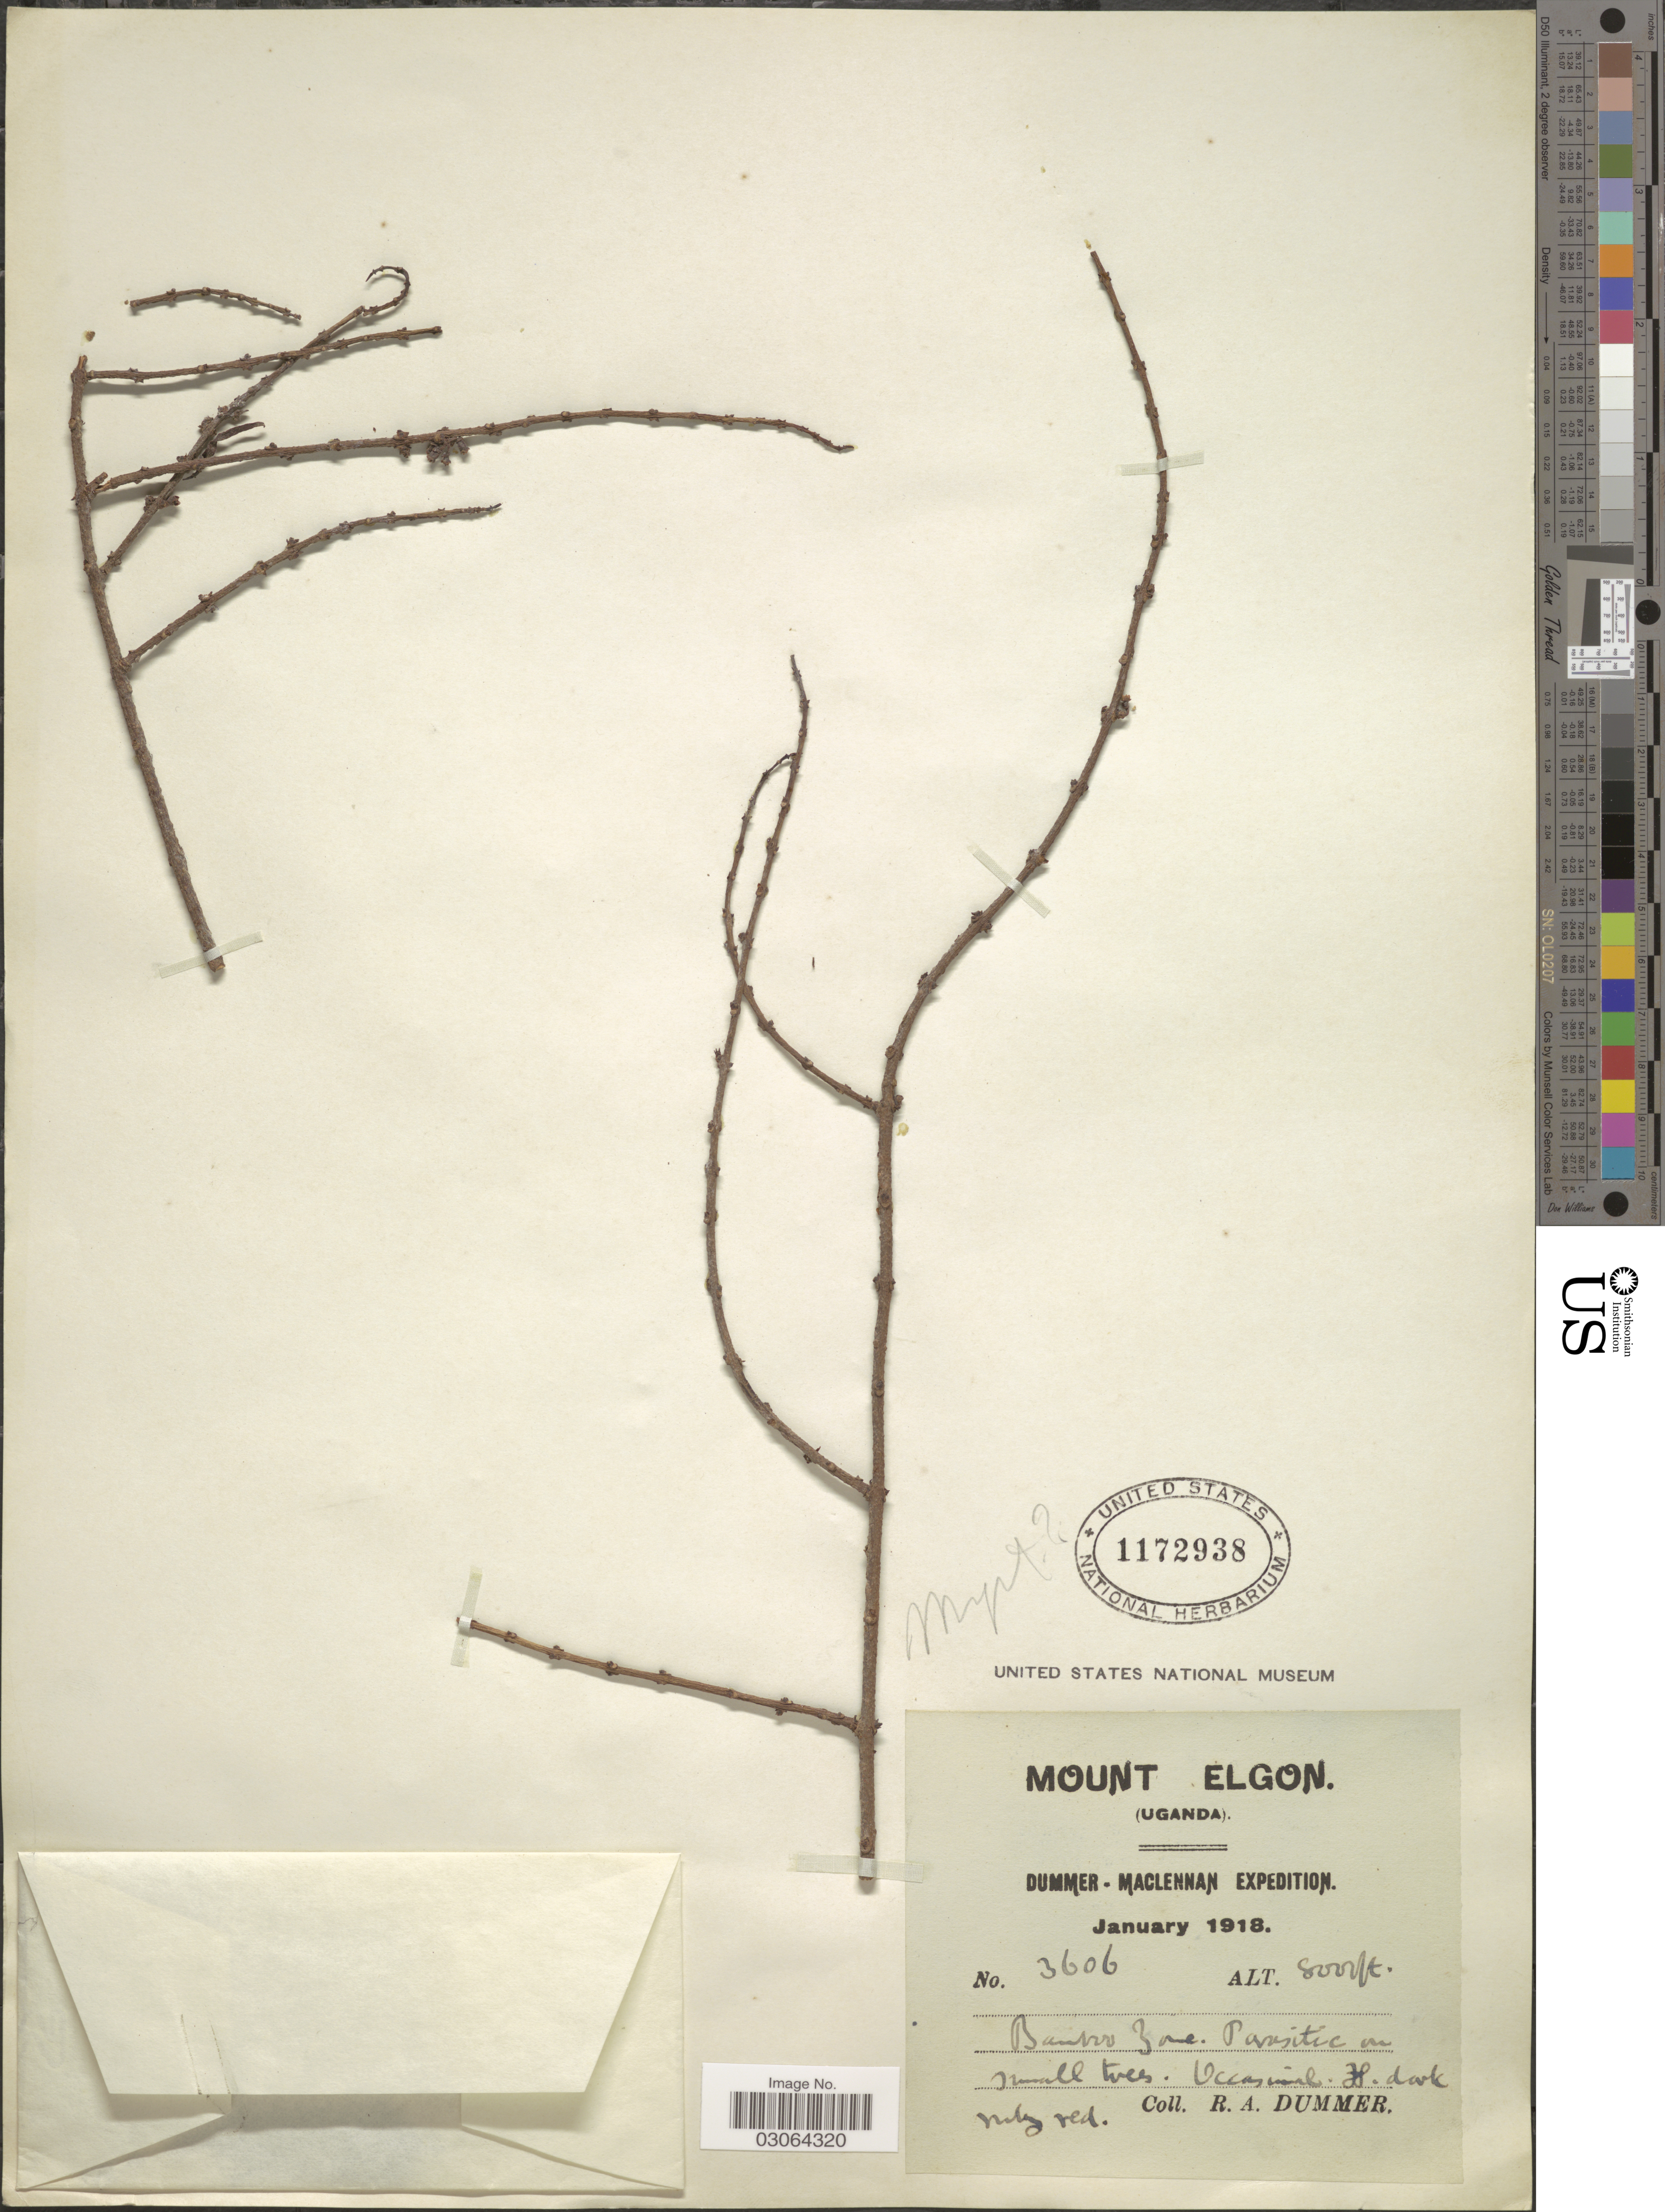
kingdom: Plantae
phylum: Tracheophyta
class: Magnoliopsida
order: Myrtales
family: Myrtaceae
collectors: R. Dümmer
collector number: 3606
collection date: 1918-01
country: Uganda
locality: Mount Elgon, Bamboo zone.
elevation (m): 2438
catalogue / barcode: US 1172938